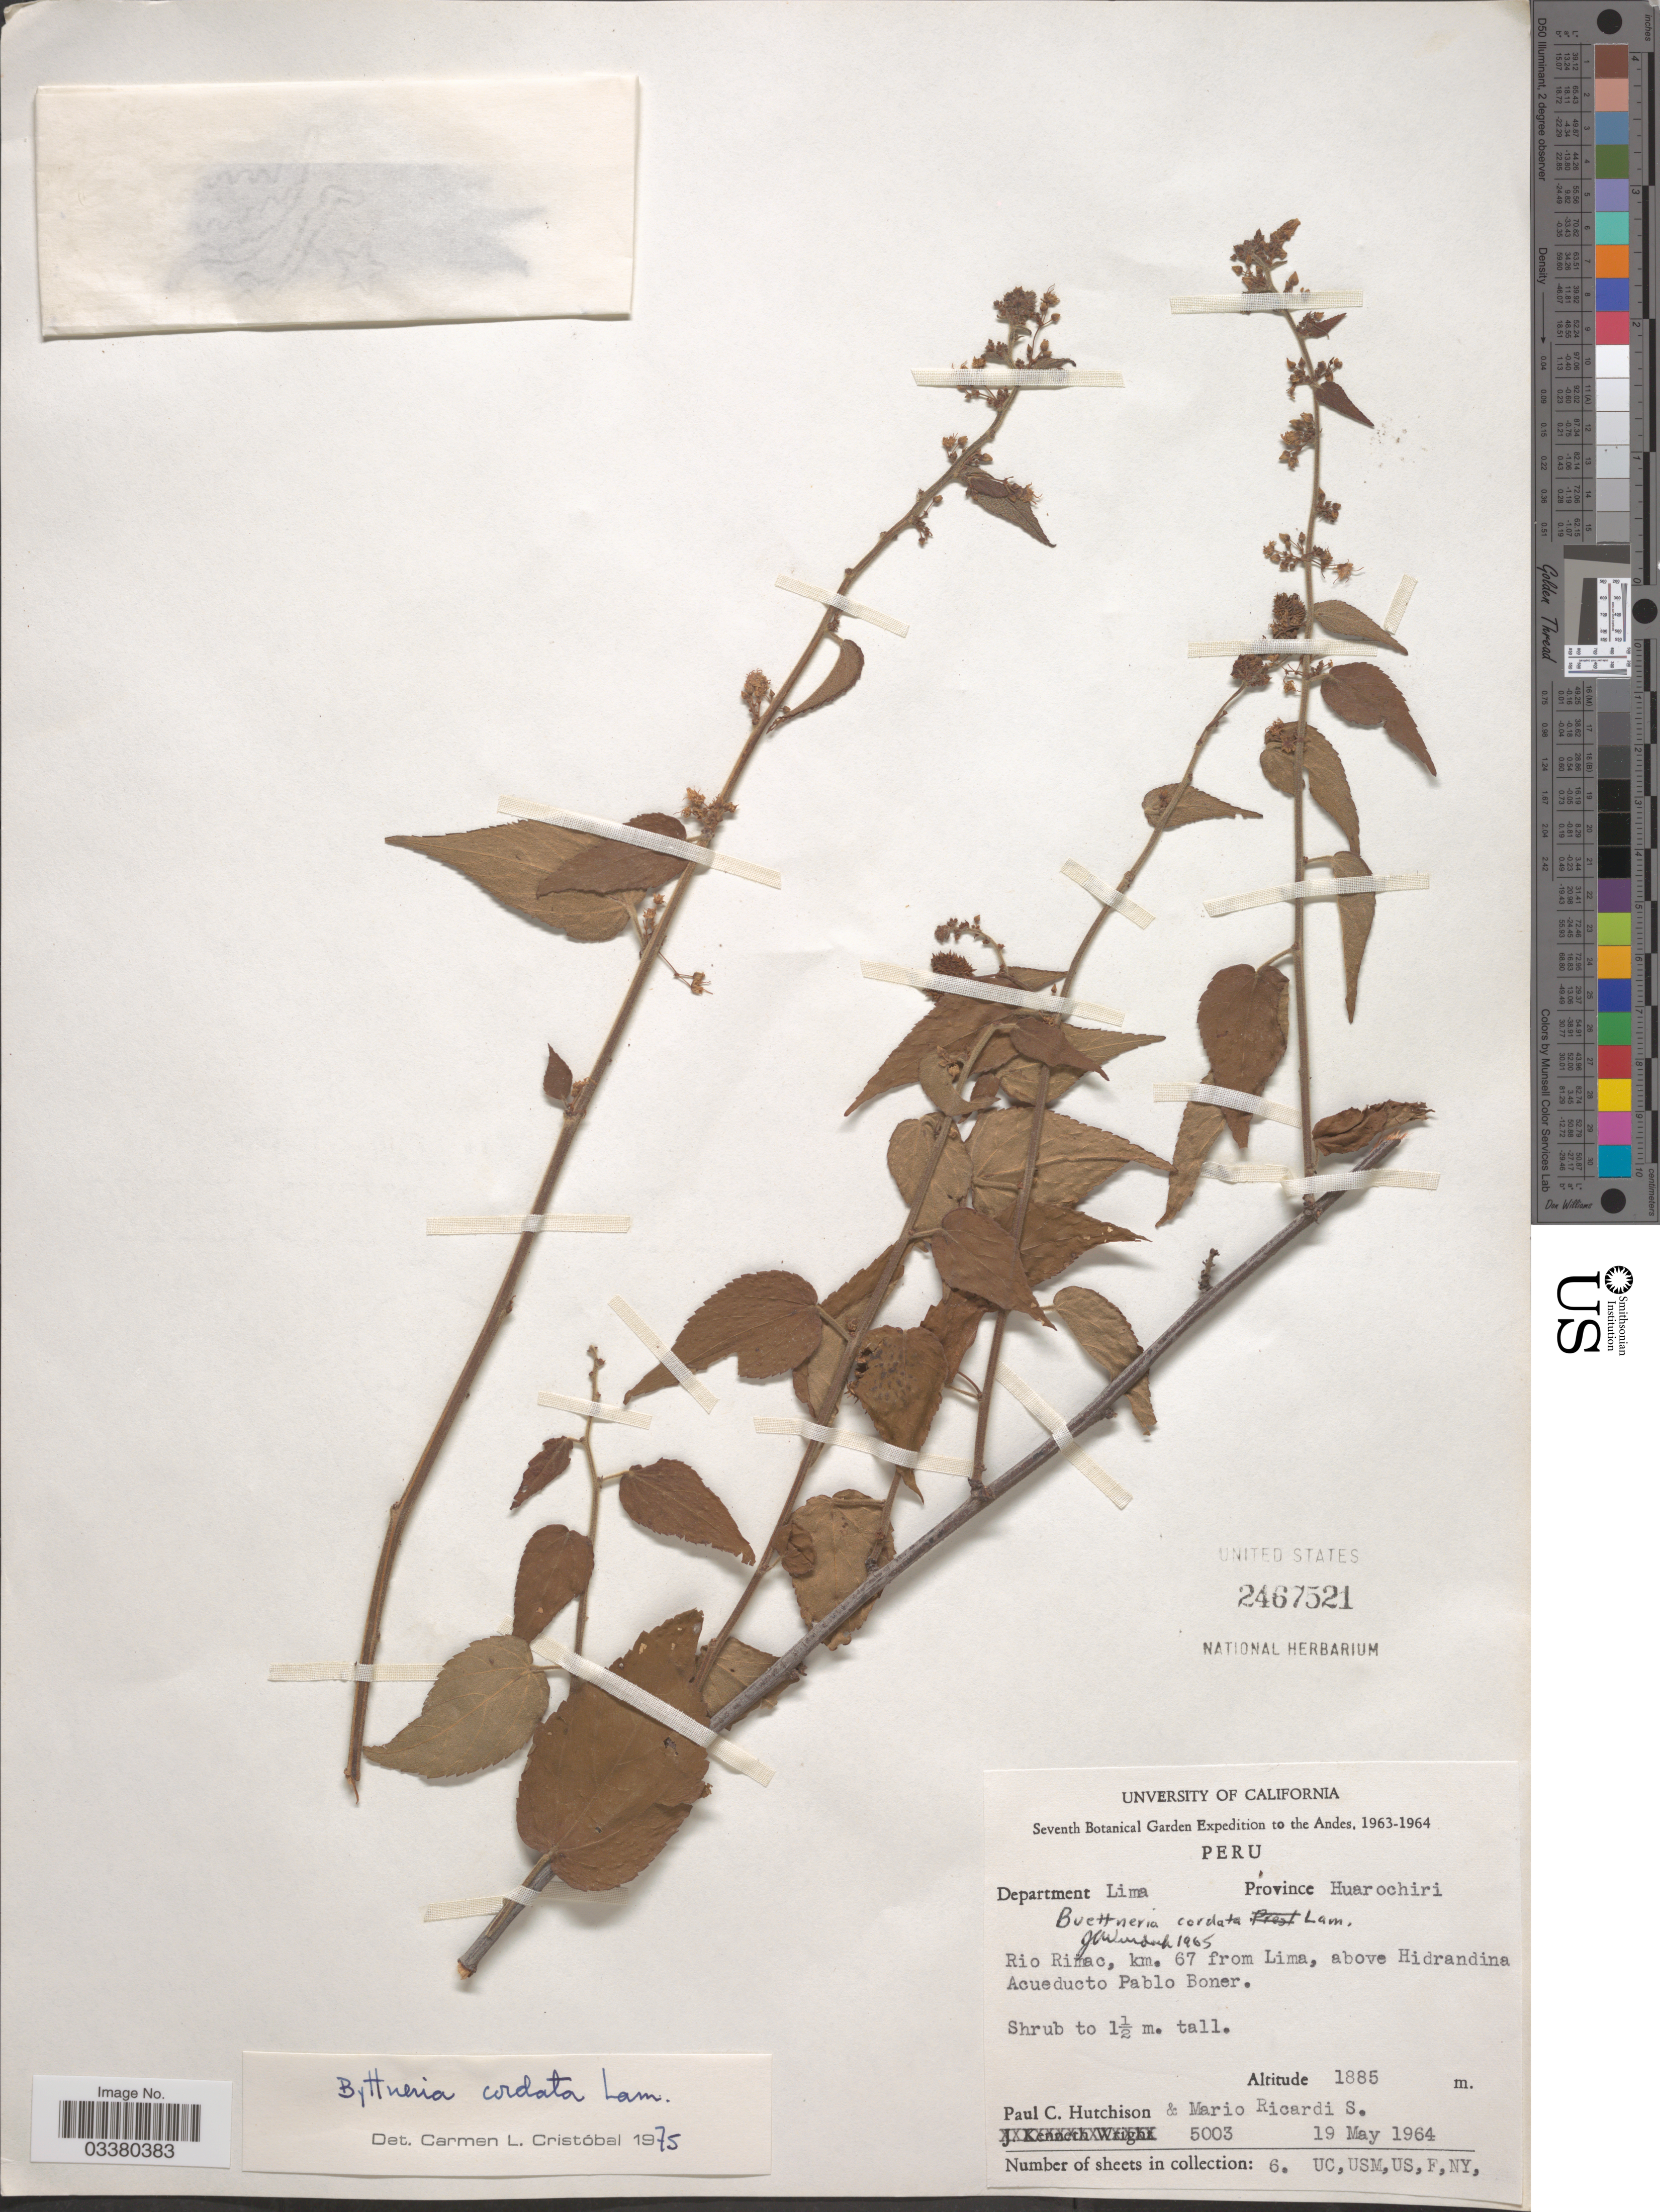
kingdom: Plantae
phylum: Tracheophyta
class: Magnoliopsida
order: Malvales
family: Malvaceae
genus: Byttneria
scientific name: Byttneria cordata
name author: Lam.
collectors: P. C. Hutchison & M. Ricardi S.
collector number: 5003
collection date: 1964-05-19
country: Peru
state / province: Lima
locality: The Andes. Department Lima. Province Huarochiri. Rio Rimac, km. 67 from Lima, above Hidrandina Acueducto Pablo Boner.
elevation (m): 1885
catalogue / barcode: US 2467521